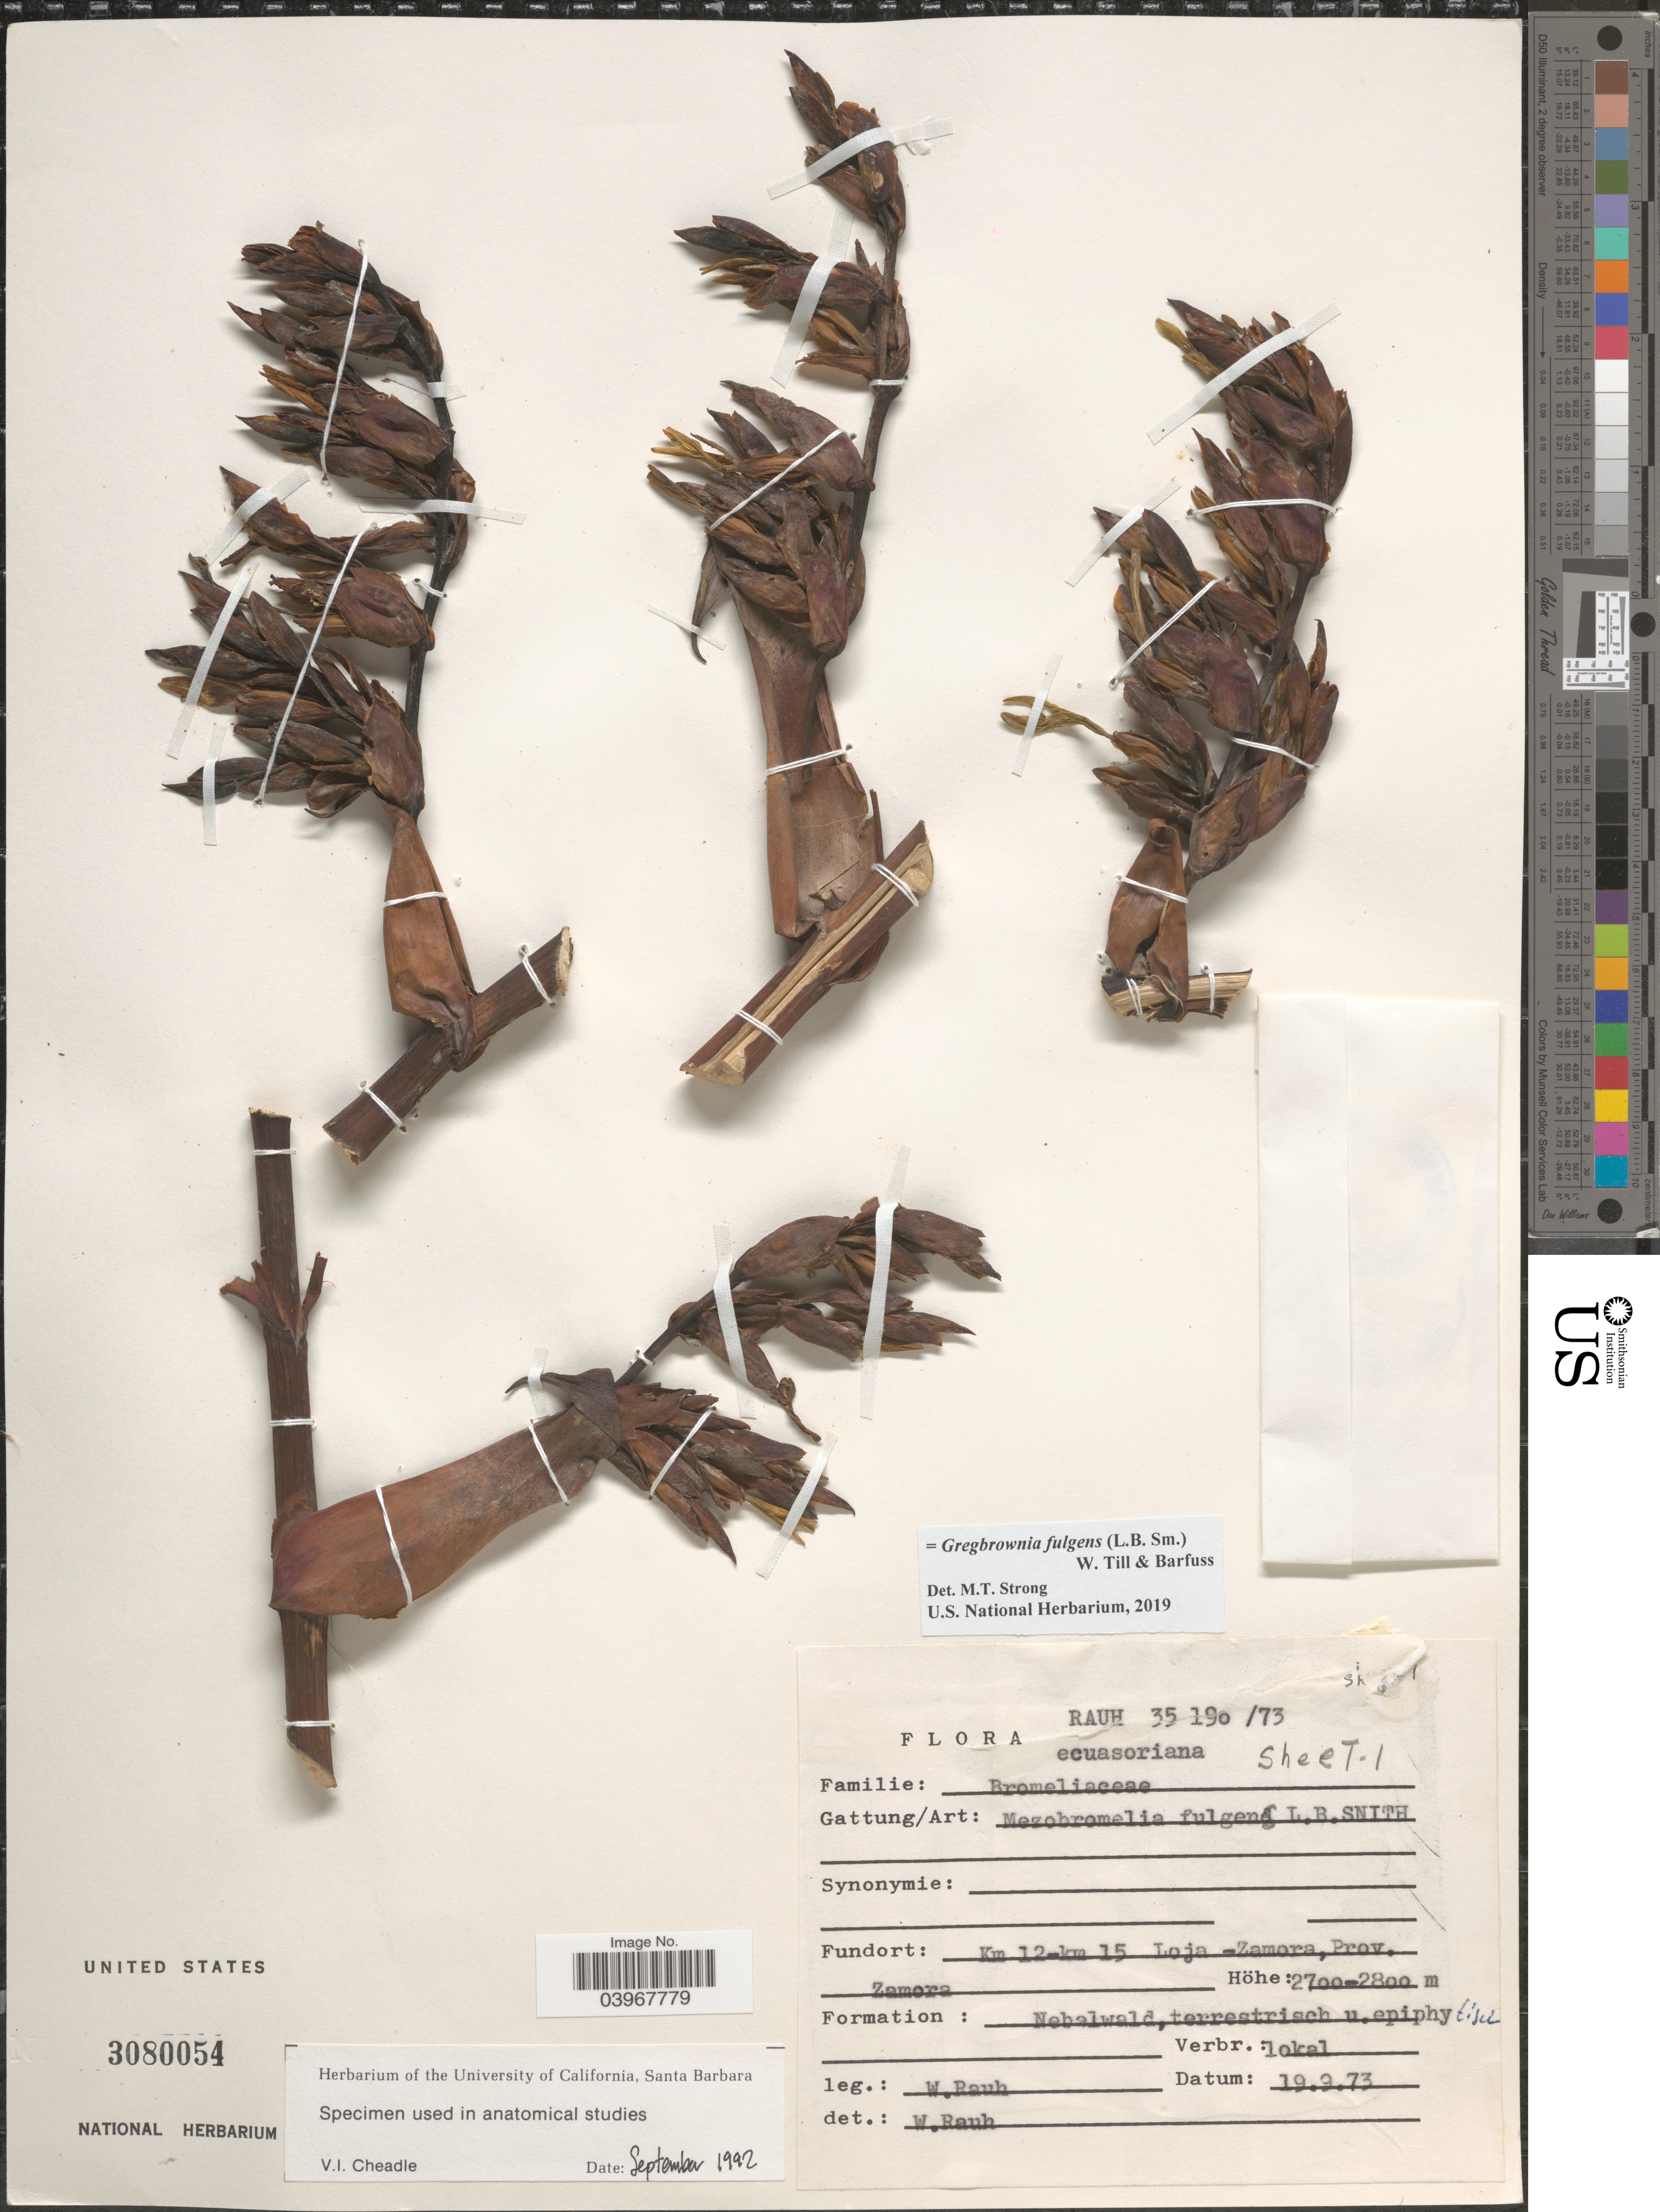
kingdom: Plantae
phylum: Tracheophyta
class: Liliopsida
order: Poales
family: Bromeliaceae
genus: Gregbrownia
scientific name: Gregbrownia fulgens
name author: (L.B. Sm.) W. Till & Barfuss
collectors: W. Rauh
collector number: Rauh 35190/73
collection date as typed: Transcribed d/m/y: 19/9/73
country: Ecuador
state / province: Zamora-Chinchipe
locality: Km 12-km 15 Loja-Zamora.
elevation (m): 2700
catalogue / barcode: US 3080054